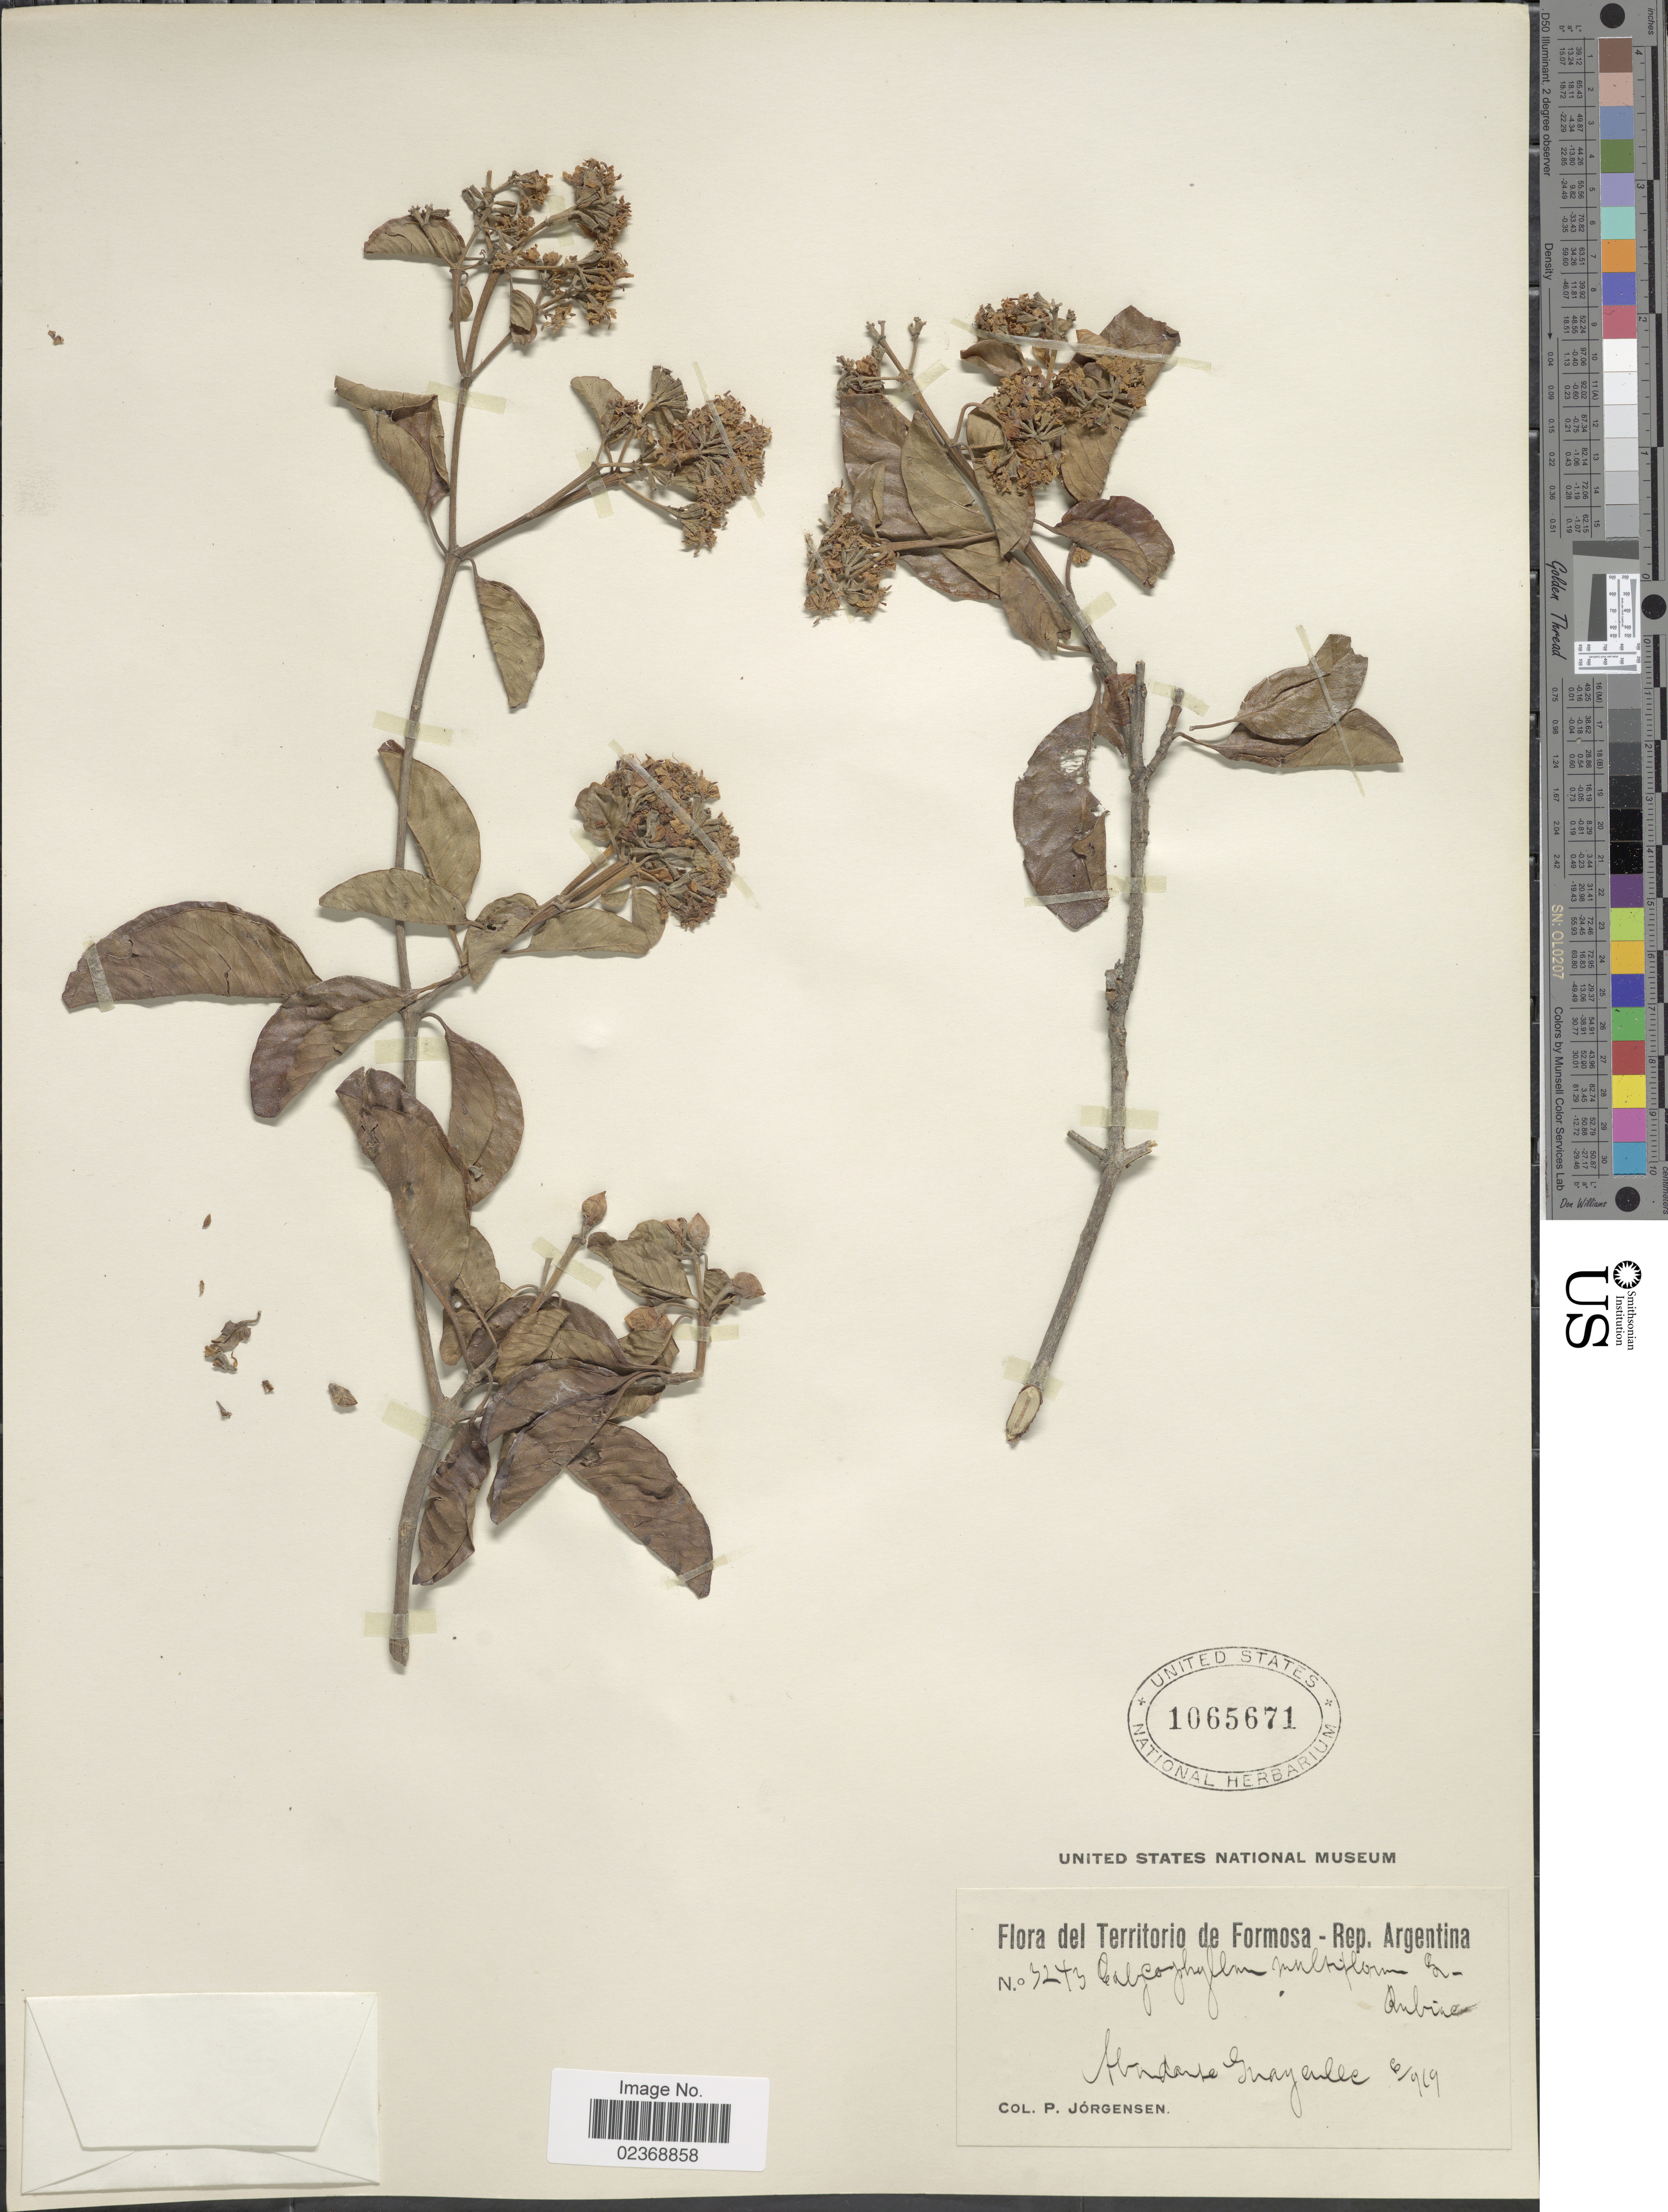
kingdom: Plantae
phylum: Tracheophyta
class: Magnoliopsida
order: Gentianales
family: Rubiaceae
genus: Calycophyllum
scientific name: Calycophyllum multiflorum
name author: Griseb.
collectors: P. Jörgensen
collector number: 3243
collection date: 1919-06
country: Argentina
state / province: Formosa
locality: Abundante Guaycolec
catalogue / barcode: US 1065671